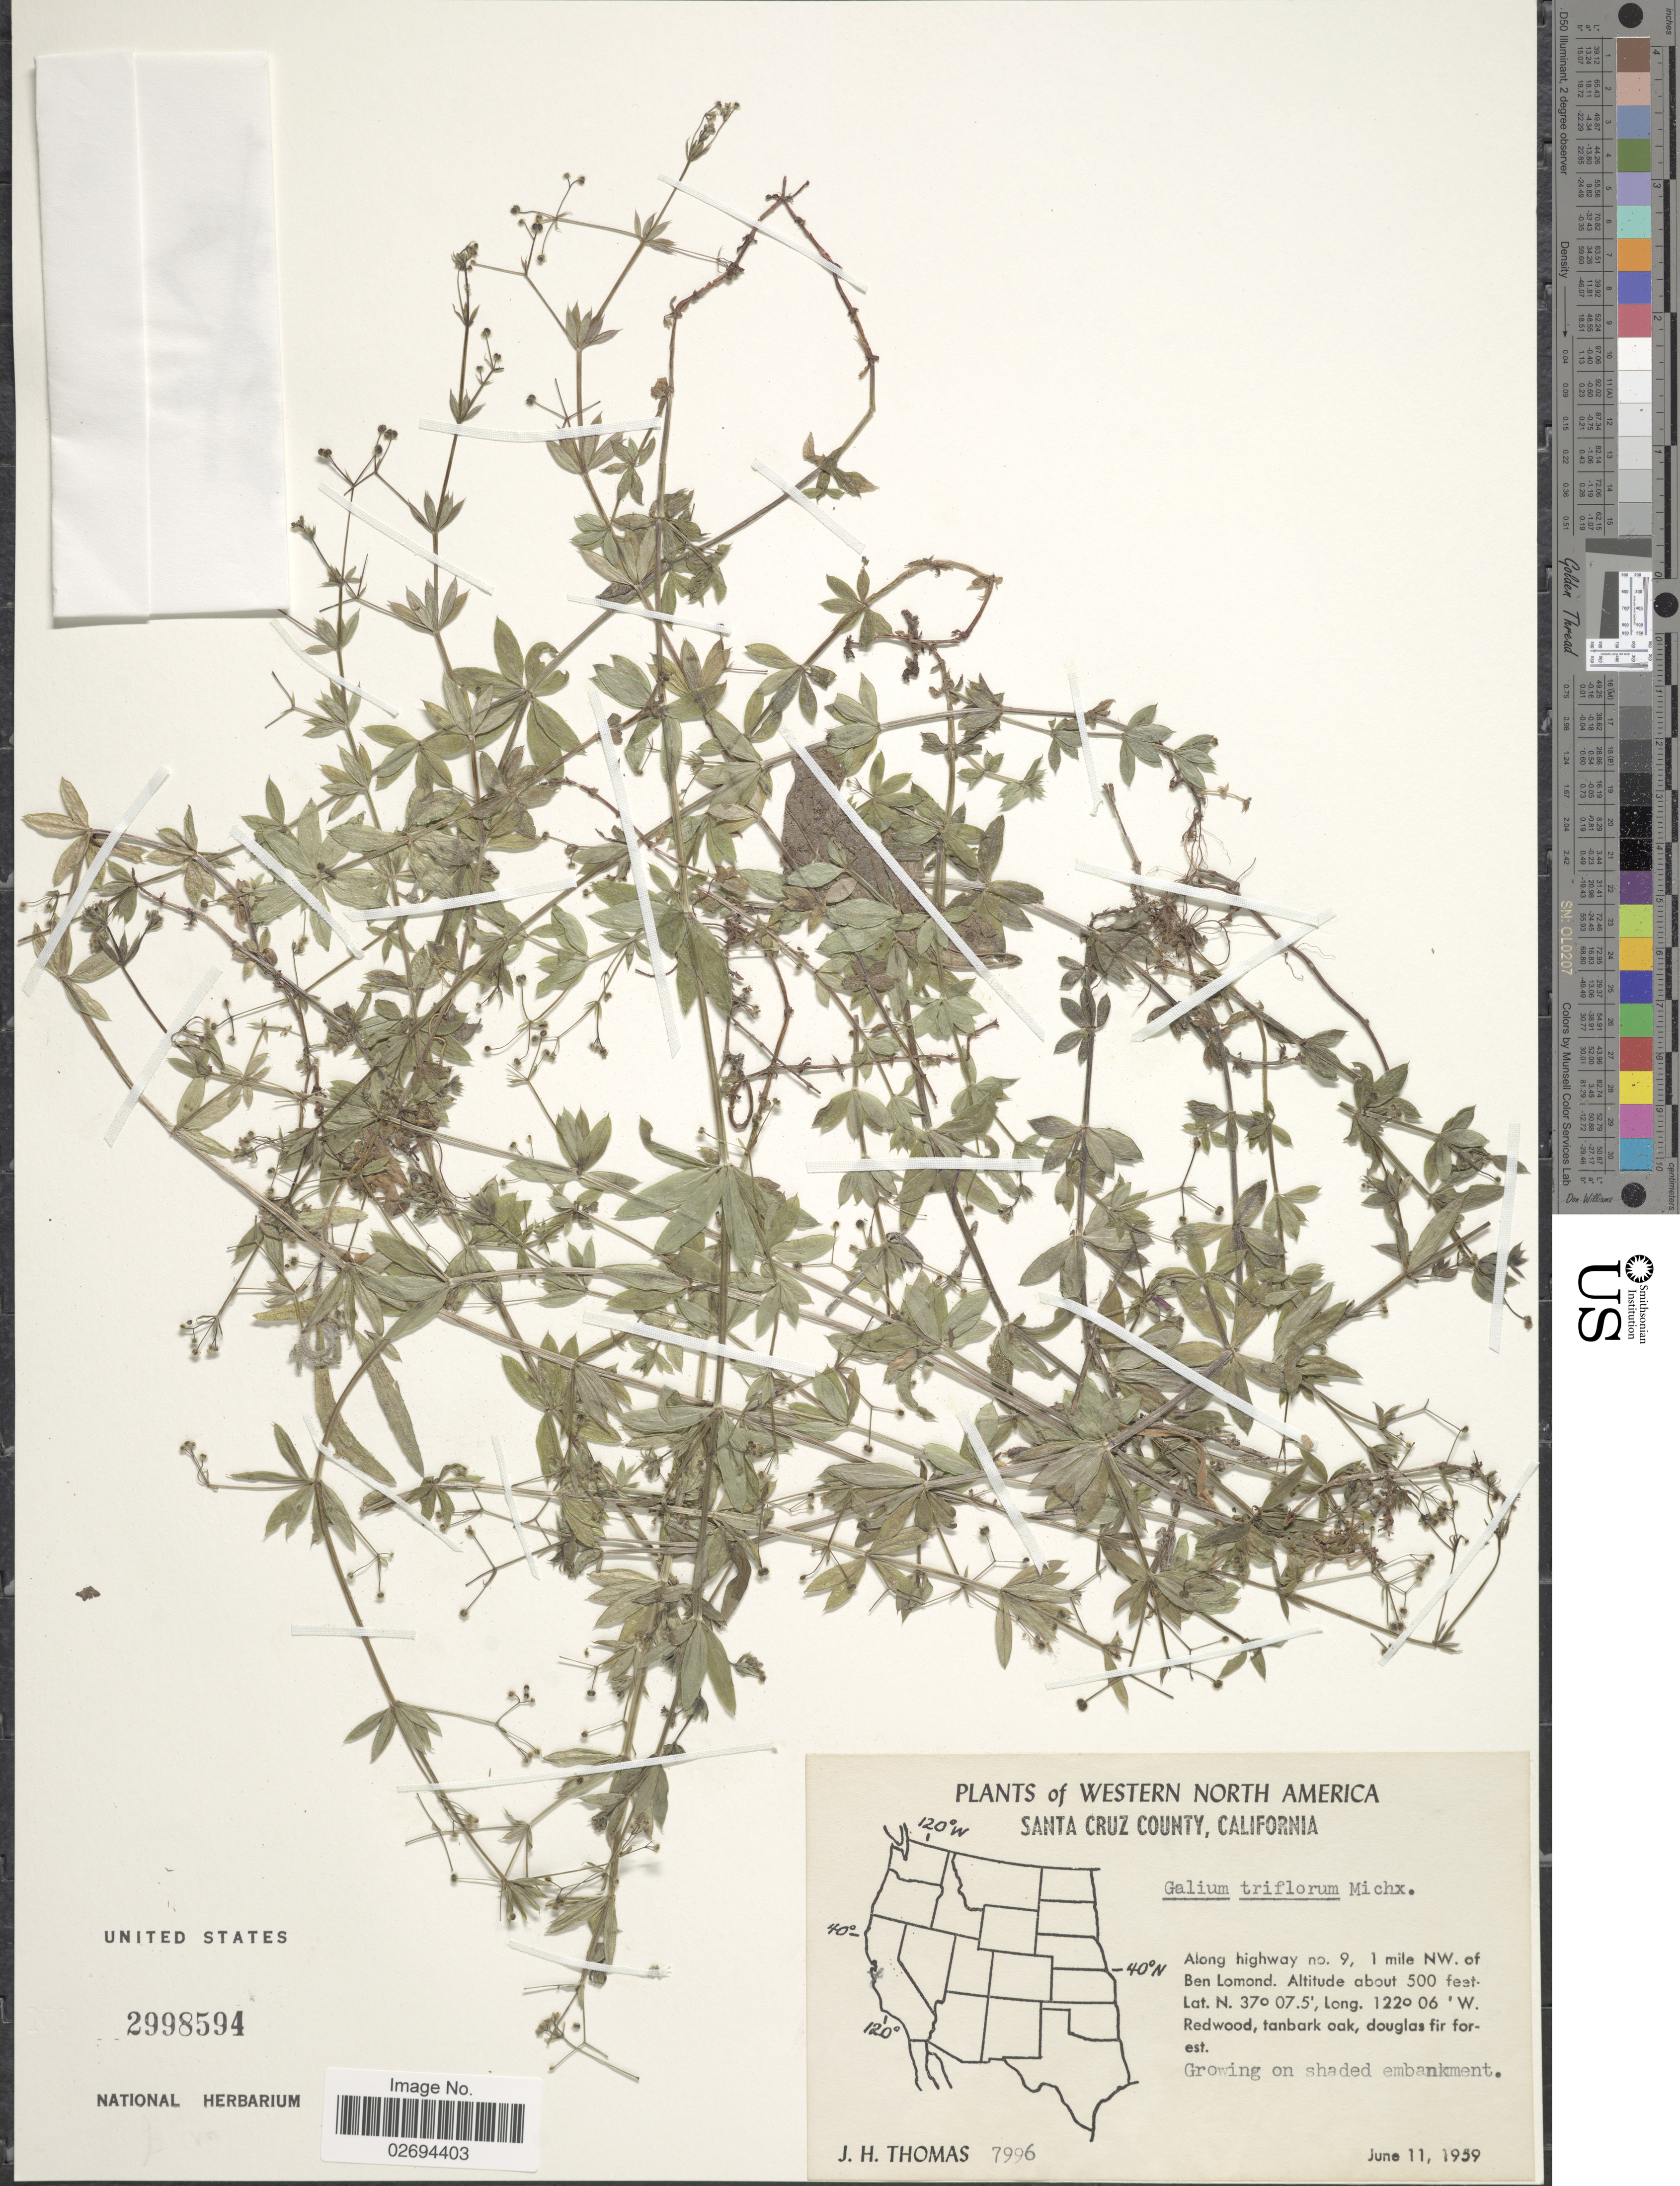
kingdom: Plantae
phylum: Tracheophyta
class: Magnoliopsida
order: Gentianales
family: Rubiaceae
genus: Galium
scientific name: Galium triflorum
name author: Michx.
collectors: J. H. Thomas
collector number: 7996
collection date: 1959-06-11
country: United States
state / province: California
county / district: Santa Cruz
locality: Western North America. Santa Cruz County. Along highway no. 9, 1 mile NW. of Ben Lomond.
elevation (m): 152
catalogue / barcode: US 2998594